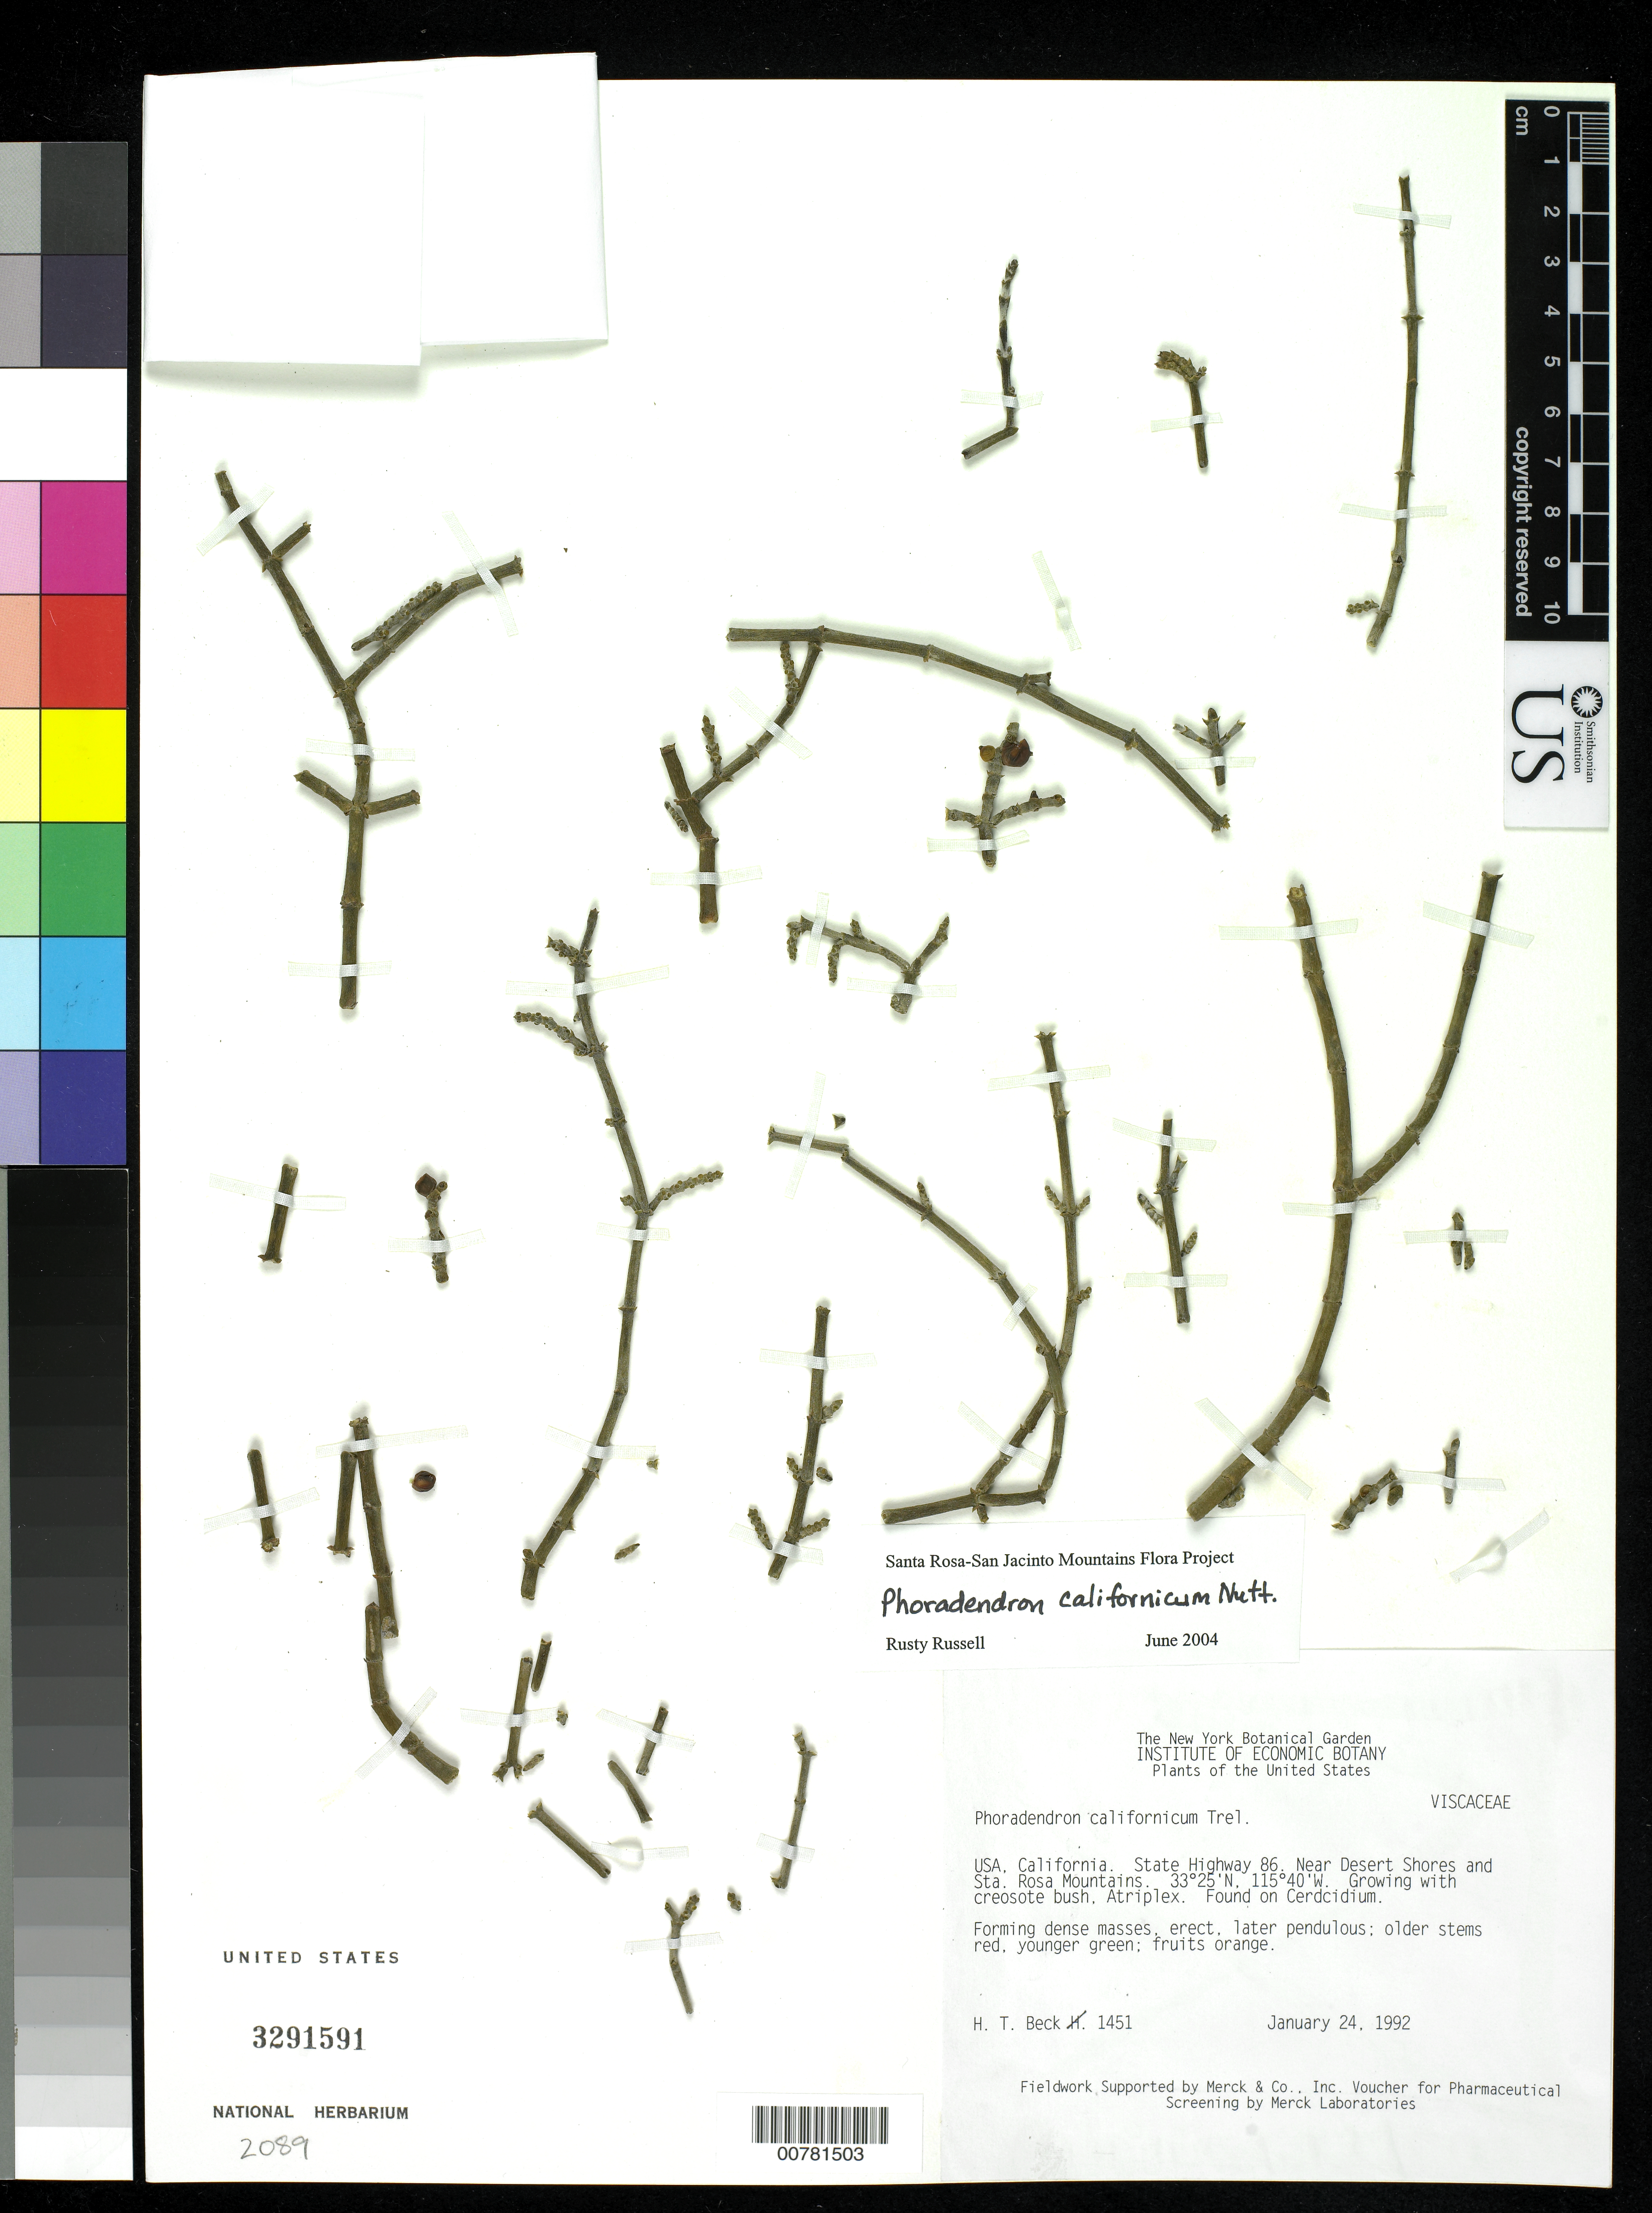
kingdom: Plantae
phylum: Tracheophyta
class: Magnoliopsida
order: Santalales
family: Viscaceae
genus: Phoradendron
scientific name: Phoradendron californicum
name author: Nutt.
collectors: H. T. Beck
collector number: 1451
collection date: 1992-01-24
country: United States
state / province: California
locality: State Highway 86. Near Desert Shores and Sta. Rosa Mountains.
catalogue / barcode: US 3291591